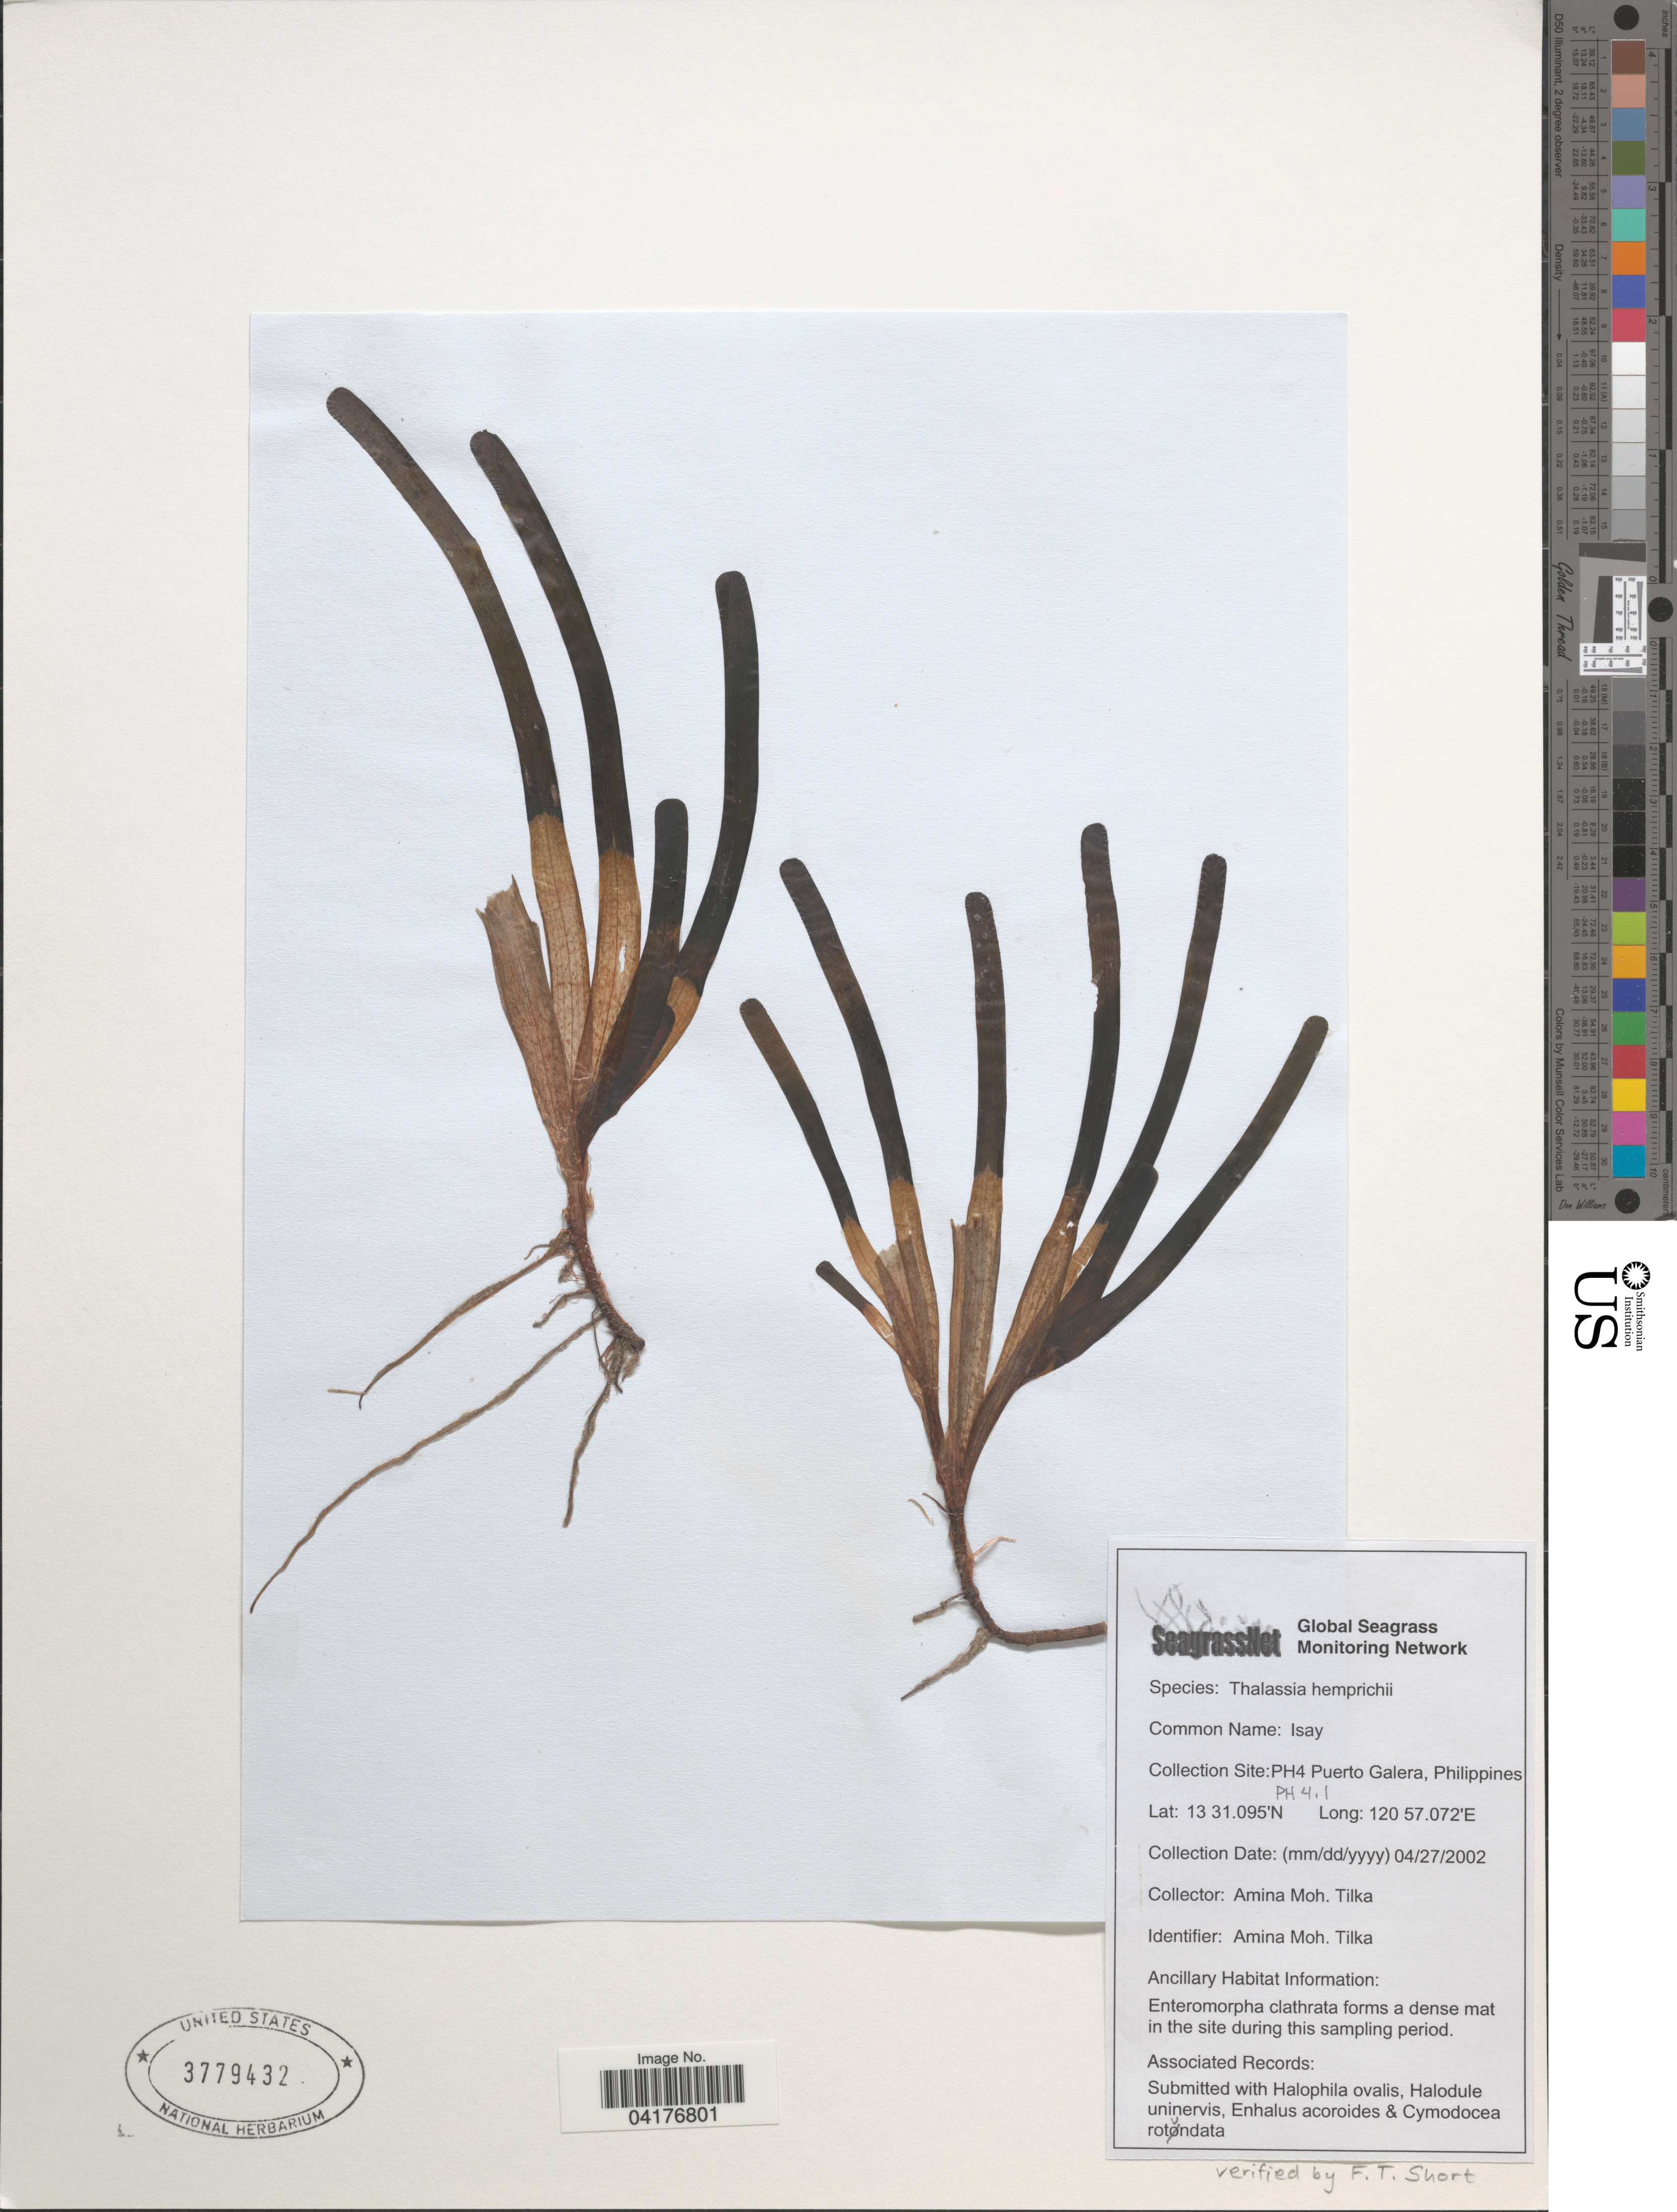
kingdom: Plantae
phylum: Tracheophyta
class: Liliopsida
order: Alismatales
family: Hydrocharitaceae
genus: Enhalus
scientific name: Enhalus acoroides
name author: (L. f.) Royle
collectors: A. Tilka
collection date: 2002-04-27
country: Philippines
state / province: Mimaropa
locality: PH4.1 Puerto Galera.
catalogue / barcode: US 3779432